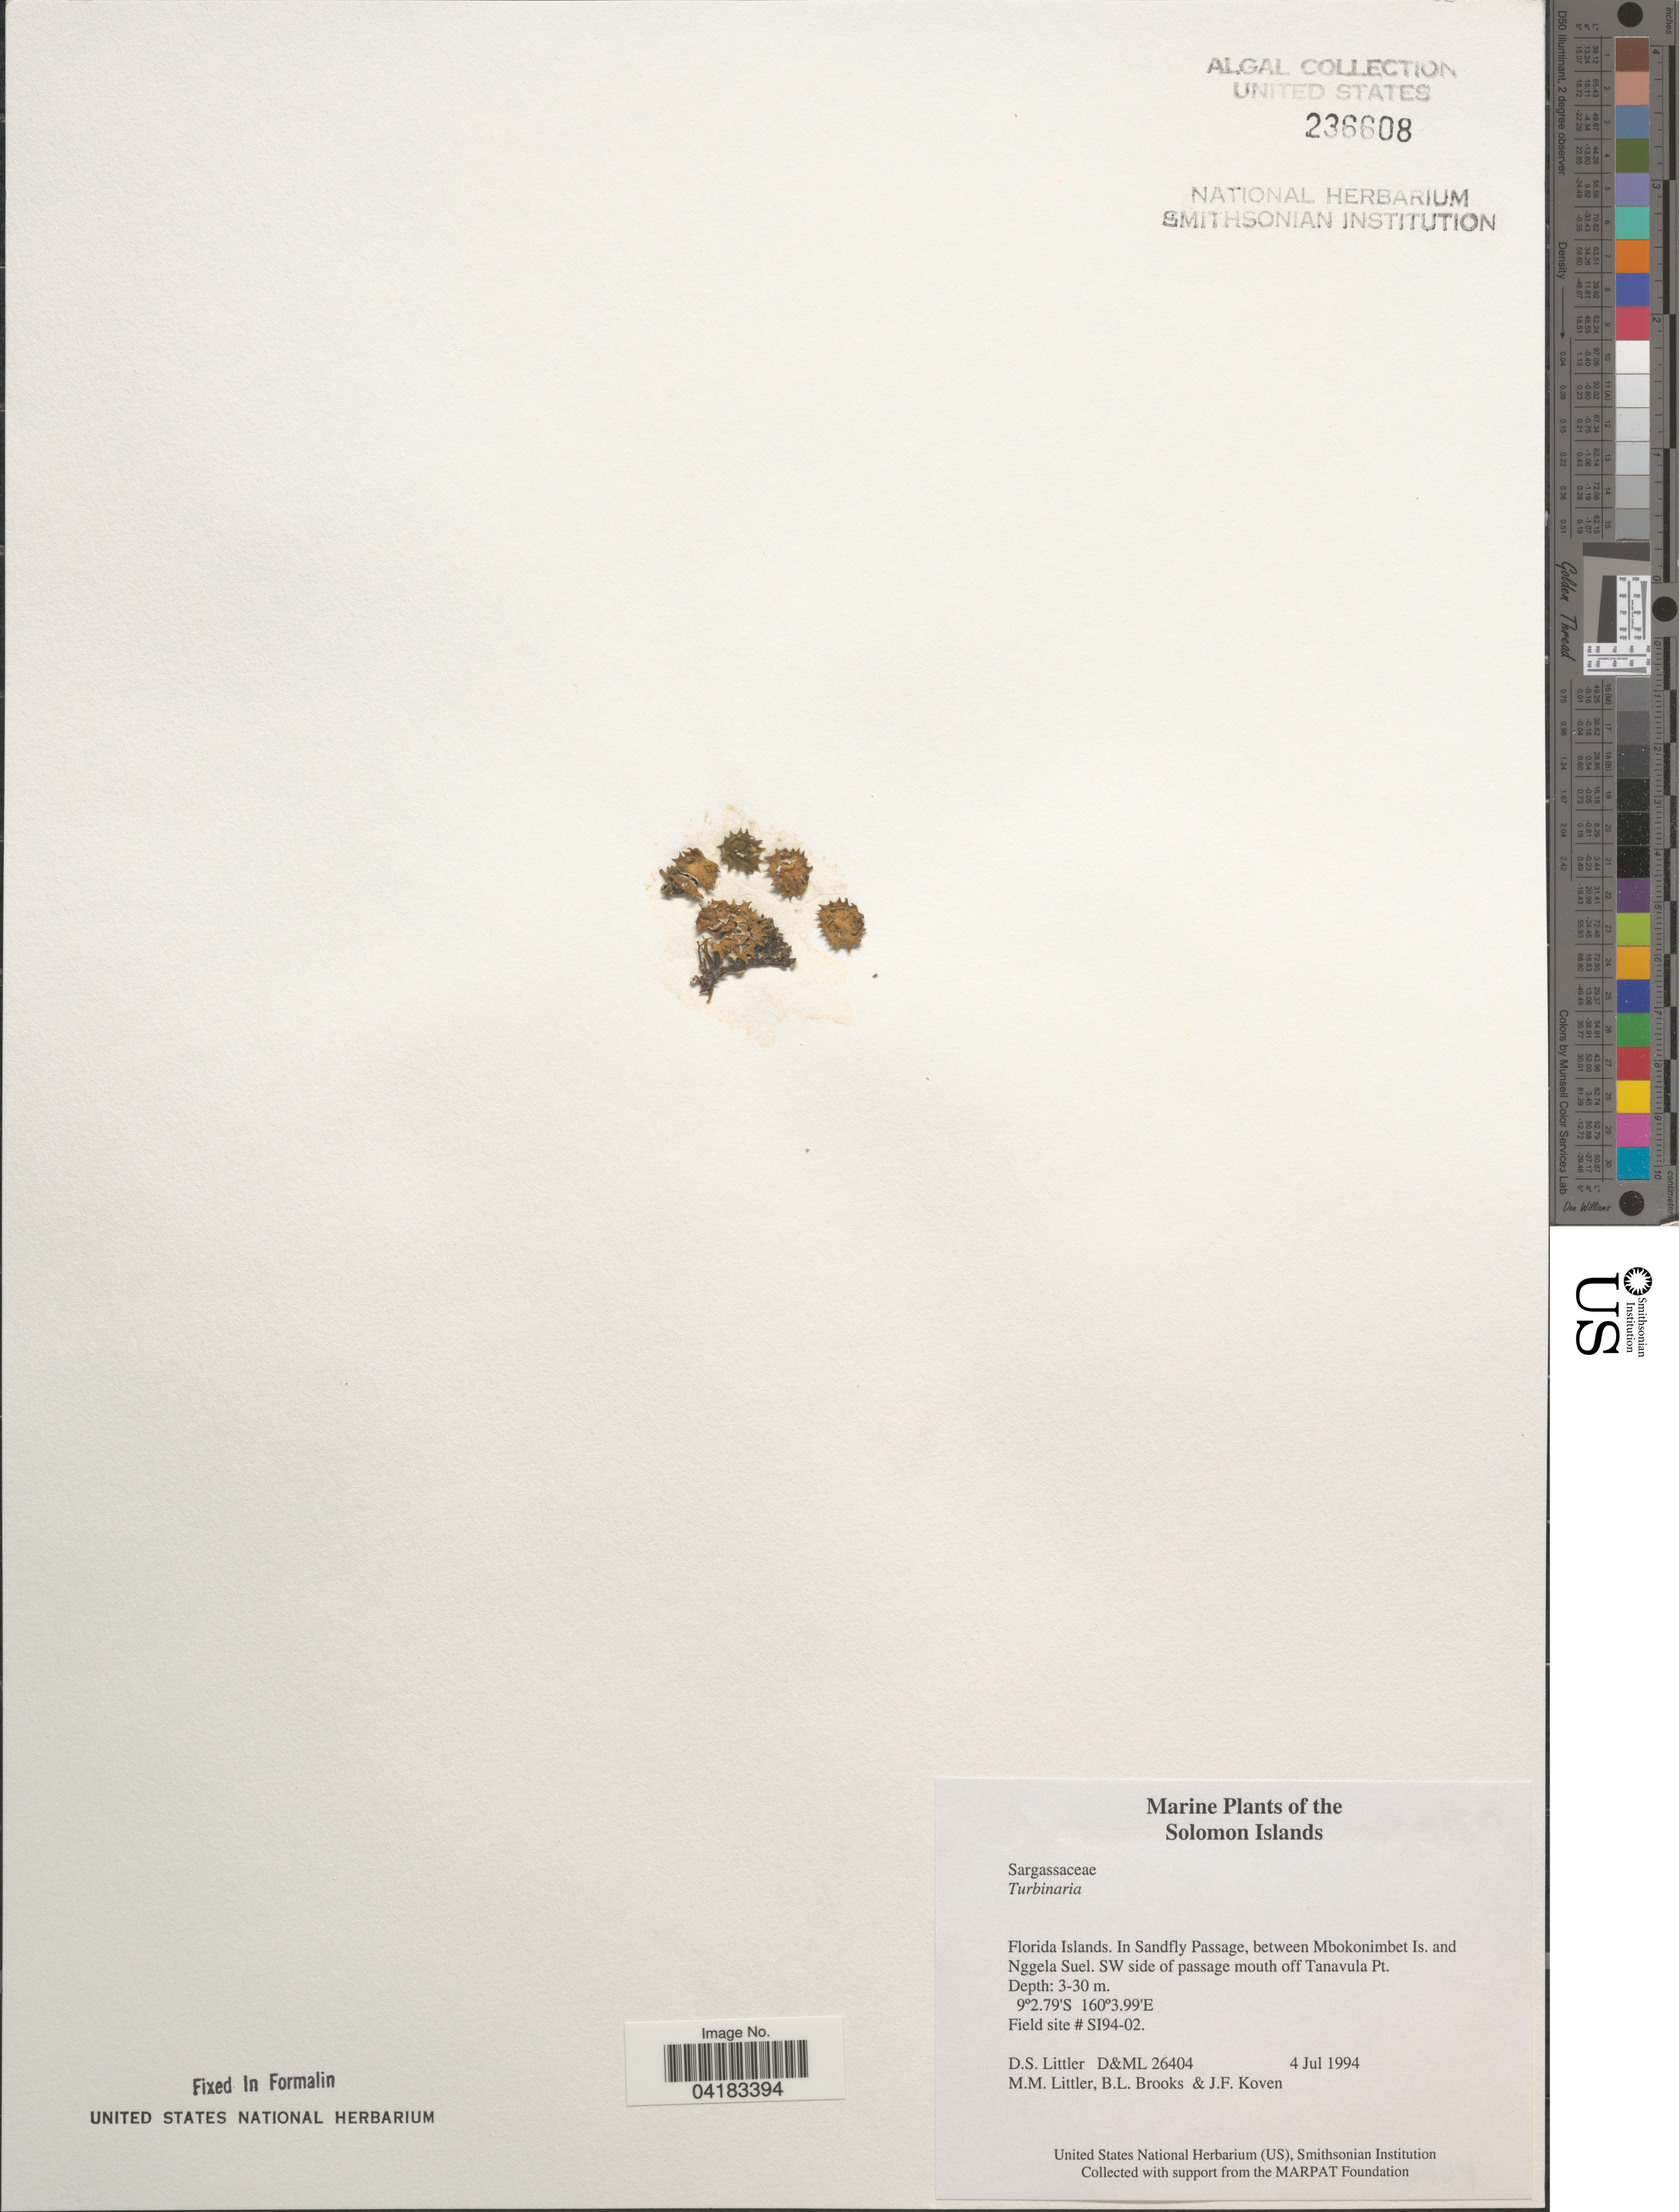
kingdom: Chromista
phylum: Ochrophyta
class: Phaeophyceae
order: Fucales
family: Sargassaceae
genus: Turbinaria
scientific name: Turbinaria sp.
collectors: D. S. Littler, B. Brooks & J. Koven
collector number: D&ML26404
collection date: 1994-07-04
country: Solomon Islands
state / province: Solomon Islands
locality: Florida Islands. In Sandfly Passage, between Mbokonimbet Is. and Nggela Suel. SW side of passage mouth off Tanavula Pt. Field site # SI94-02.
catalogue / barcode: US 236608